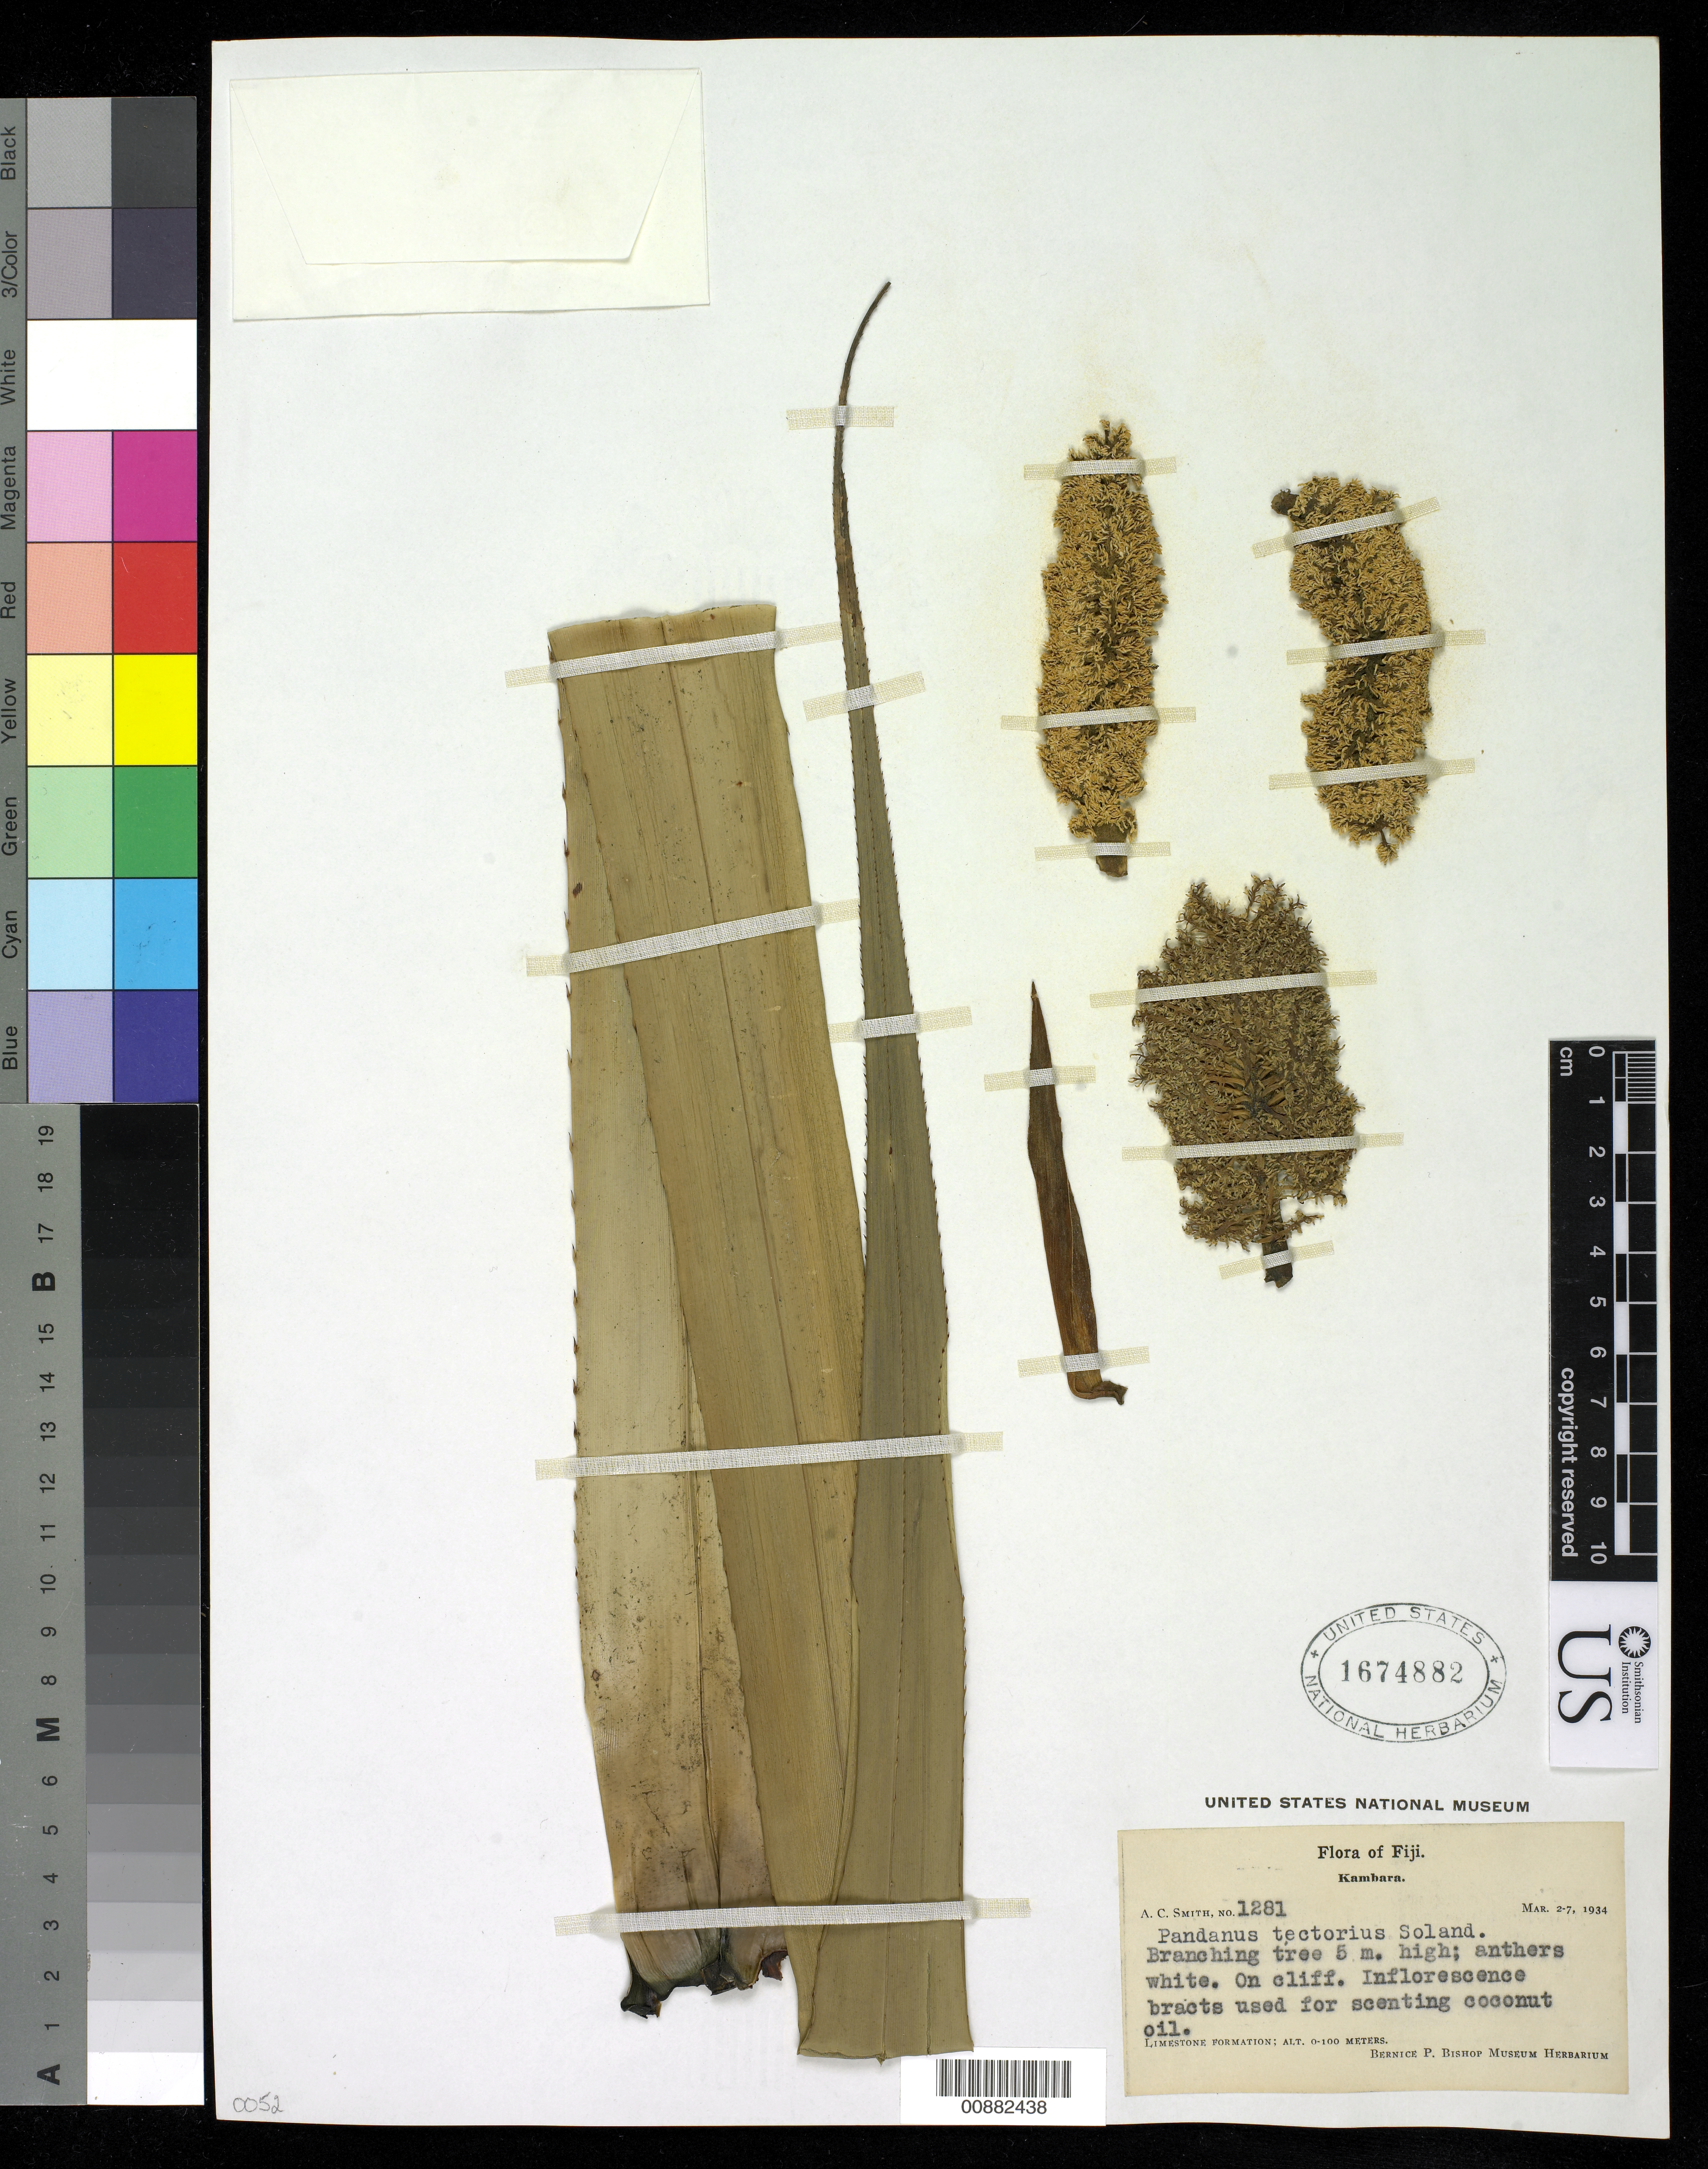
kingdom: Plantae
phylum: Tracheophyta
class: Liliopsida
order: Pandanales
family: Pandanaceae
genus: Pandanus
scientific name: Pandanus tectorius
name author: Parkinson ex DuRoi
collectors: C. A. Smith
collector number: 1281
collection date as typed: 02 Mar 1934 to 07 Mar 1934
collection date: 1934-03-02/1934-03-07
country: Fiji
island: Kabara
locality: (Kambara I.)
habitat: On cliff.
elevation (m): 0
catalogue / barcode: US 1674882